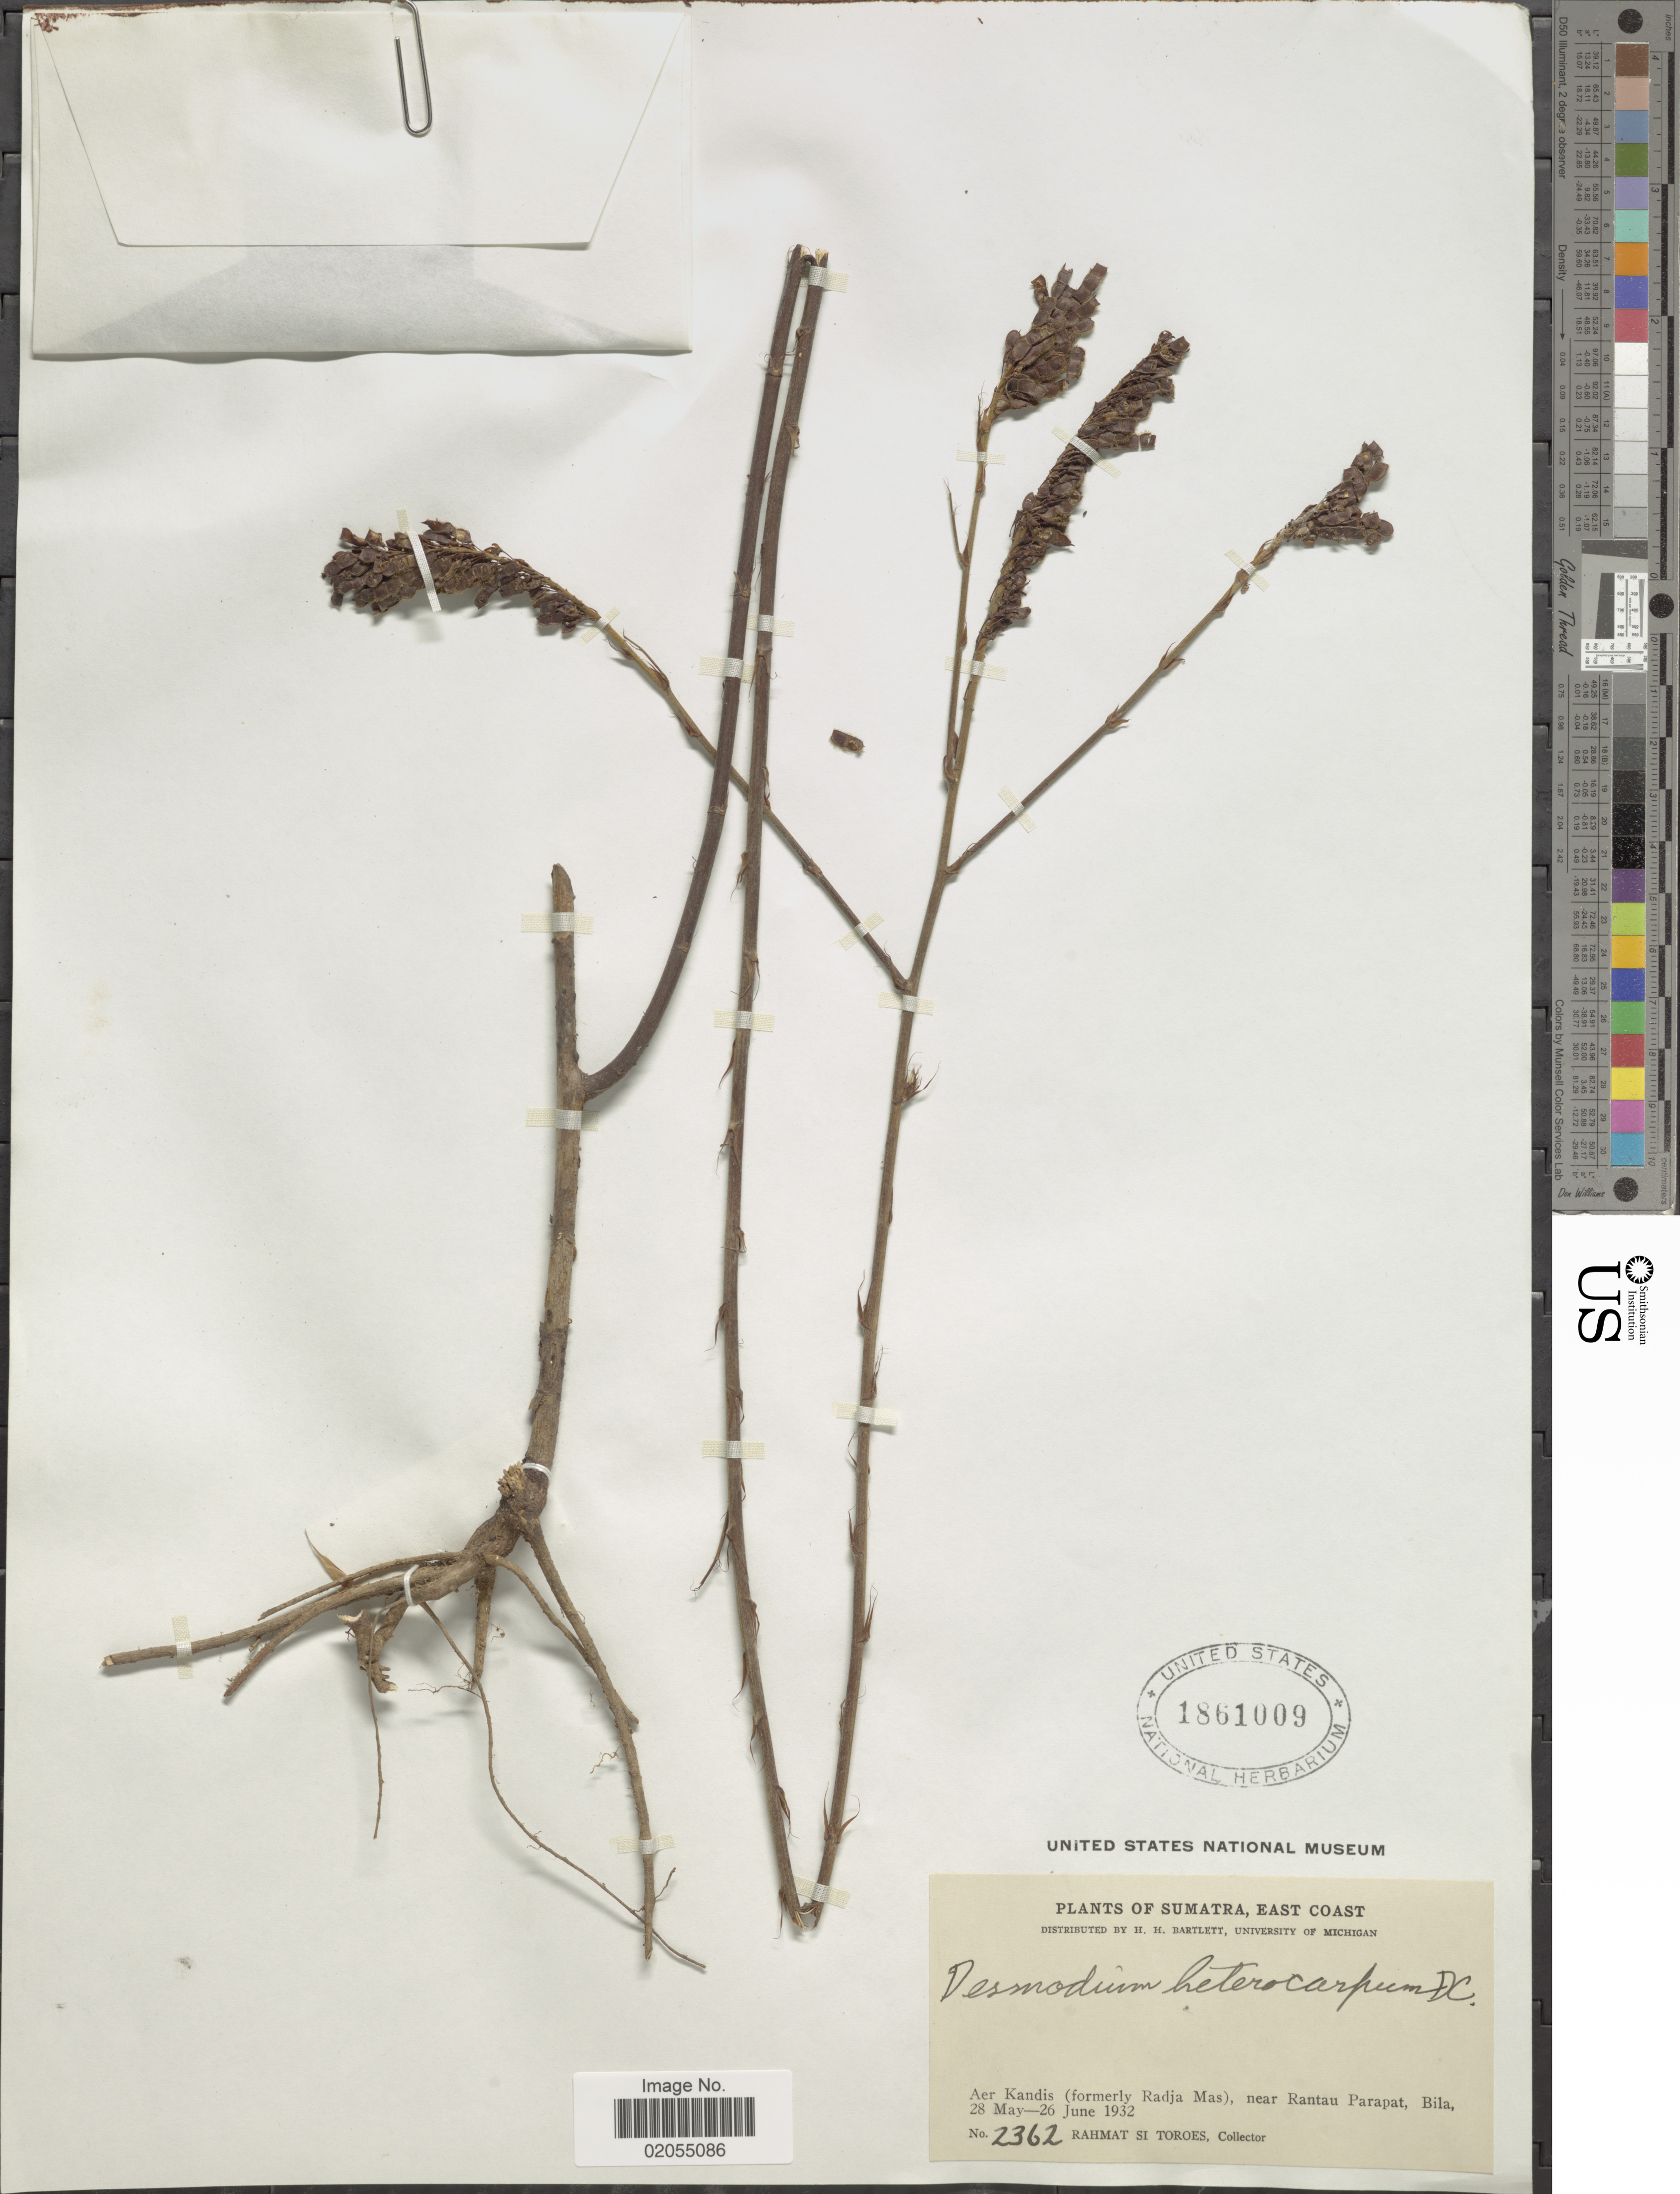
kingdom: Plantae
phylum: Tracheophyta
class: Magnoliopsida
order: Fabales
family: Fabaceae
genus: Grona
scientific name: Grona heterocarpos var. strigosa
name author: (Meeuwen) H. Ohashi & K. Ohashi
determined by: Strong, Mark T., (BOT), Smithsonian Institution - National Museum of Natural History (UNITED STATES)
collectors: Rahmat Si Boeea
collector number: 2362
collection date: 1932-05-28/1932-06-26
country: Indonesia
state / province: Sumatra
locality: Sumatra, East Coast. Aer Kandis (formerly Radja Mas), near Rantau Parapat, Bila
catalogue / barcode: US 1861009